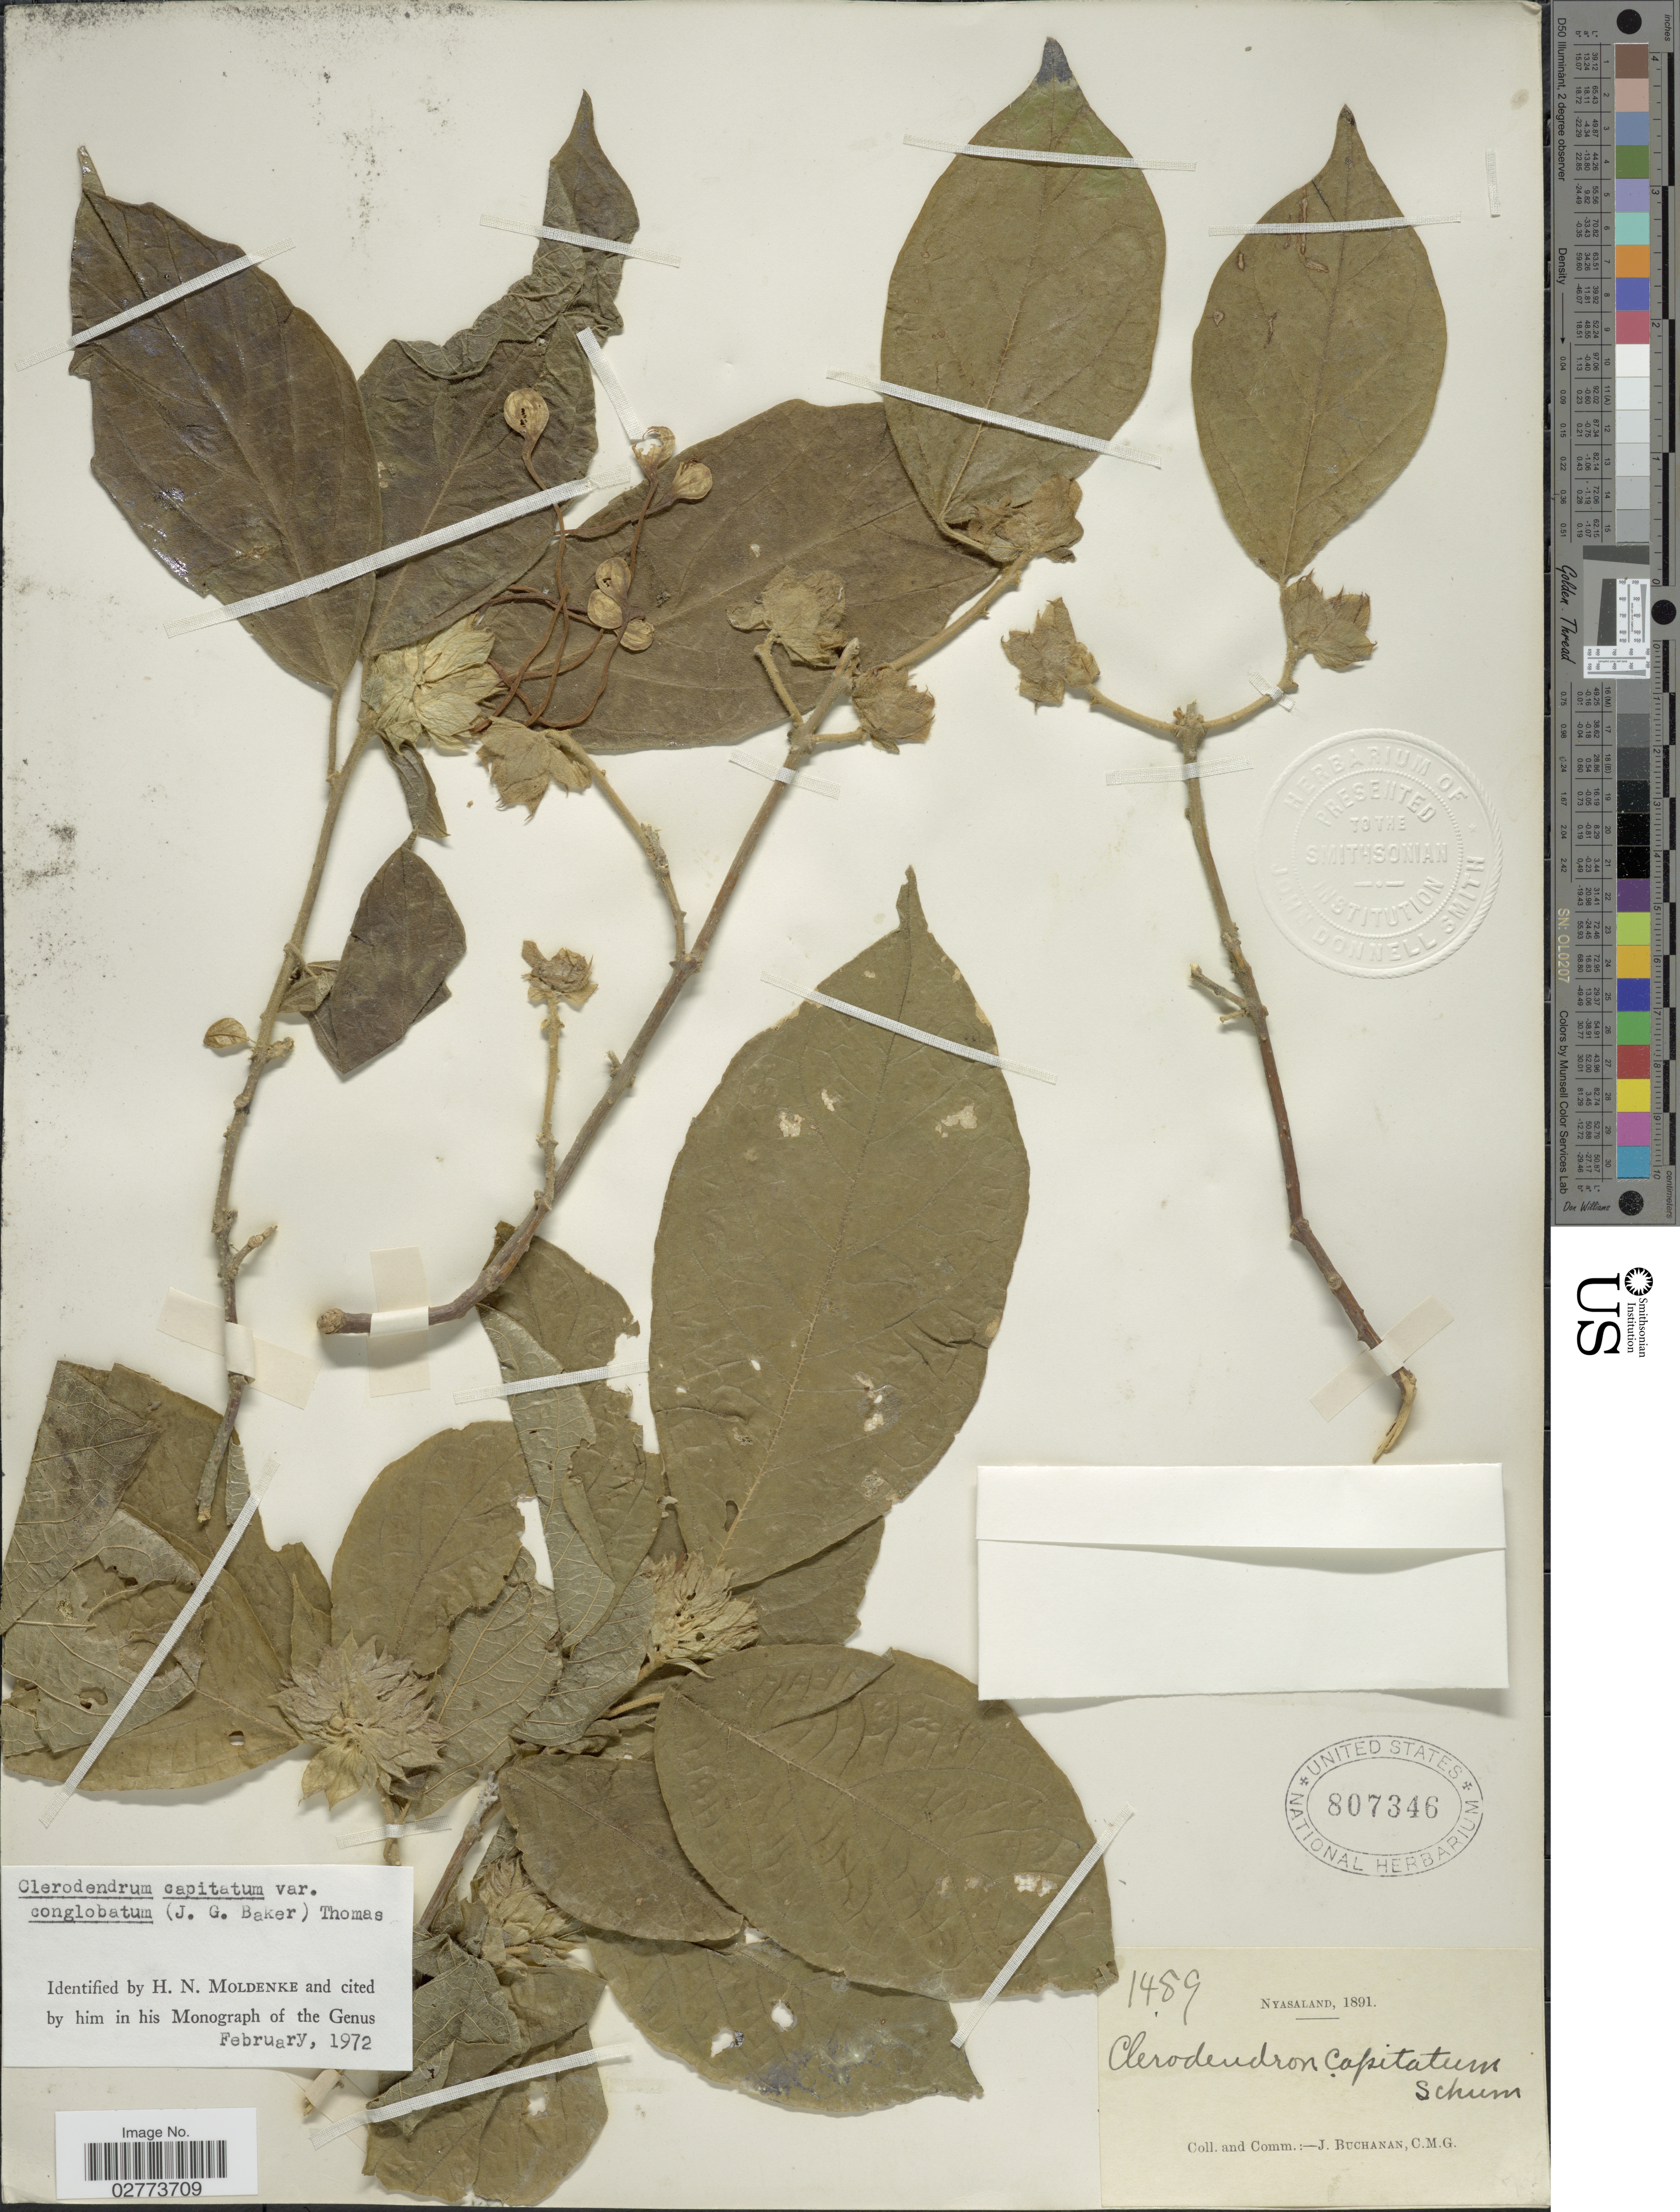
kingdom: Plantae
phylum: Tracheophyta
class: Magnoliopsida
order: Lamiales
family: Lamiaceae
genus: Clerodendrum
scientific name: Clerodendrum capitatum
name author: (Willd.) Schumach. & Thonn.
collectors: J. Buchanan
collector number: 1489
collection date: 1891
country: Malawi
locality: Nyasaland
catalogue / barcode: US 807346